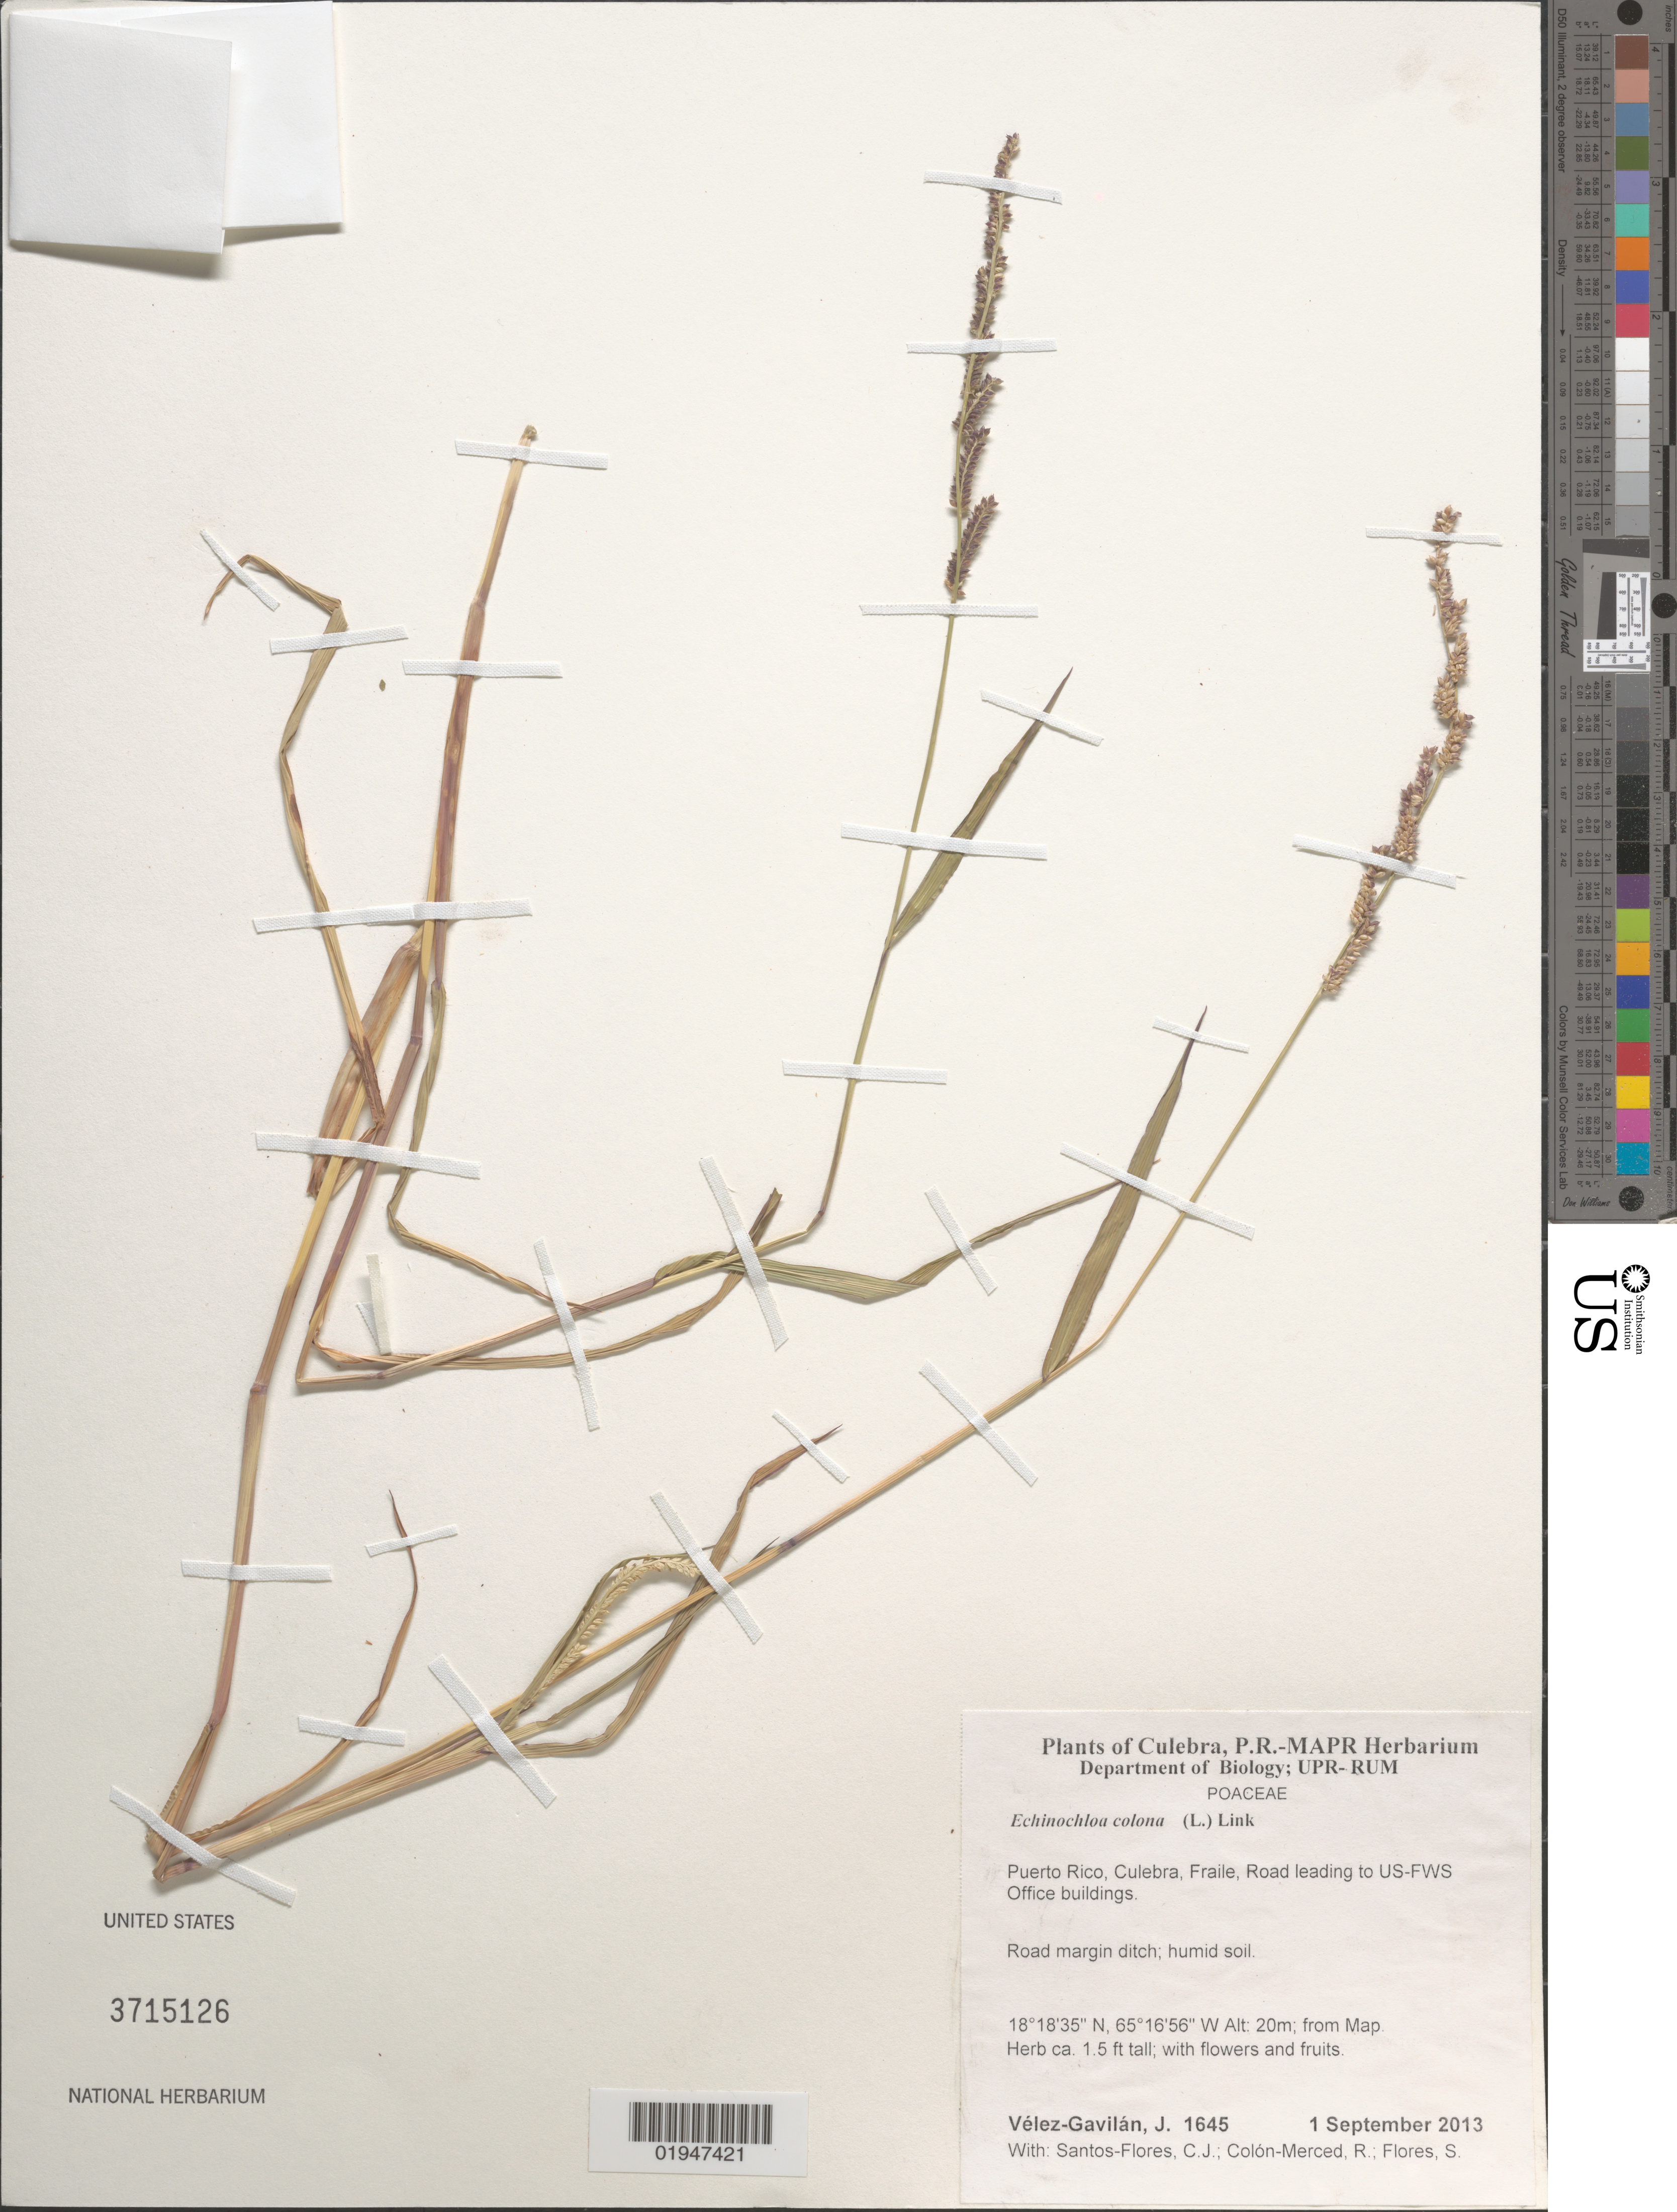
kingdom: Plantae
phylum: Tracheophyta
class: Liliopsida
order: Poales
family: Poaceae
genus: Echinochloa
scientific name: Echinochloa colona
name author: (L.) Link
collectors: J. Vélez-Gavilán, C. Santos-Flores, R. Colôn-Merced & S. Flores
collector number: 1645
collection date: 2013-09-01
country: Puerto Rico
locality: Culebra, Fraile, road leading to US-FWS office buildings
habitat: Road margin ditch; humid soil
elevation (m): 20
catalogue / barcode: US 3715126